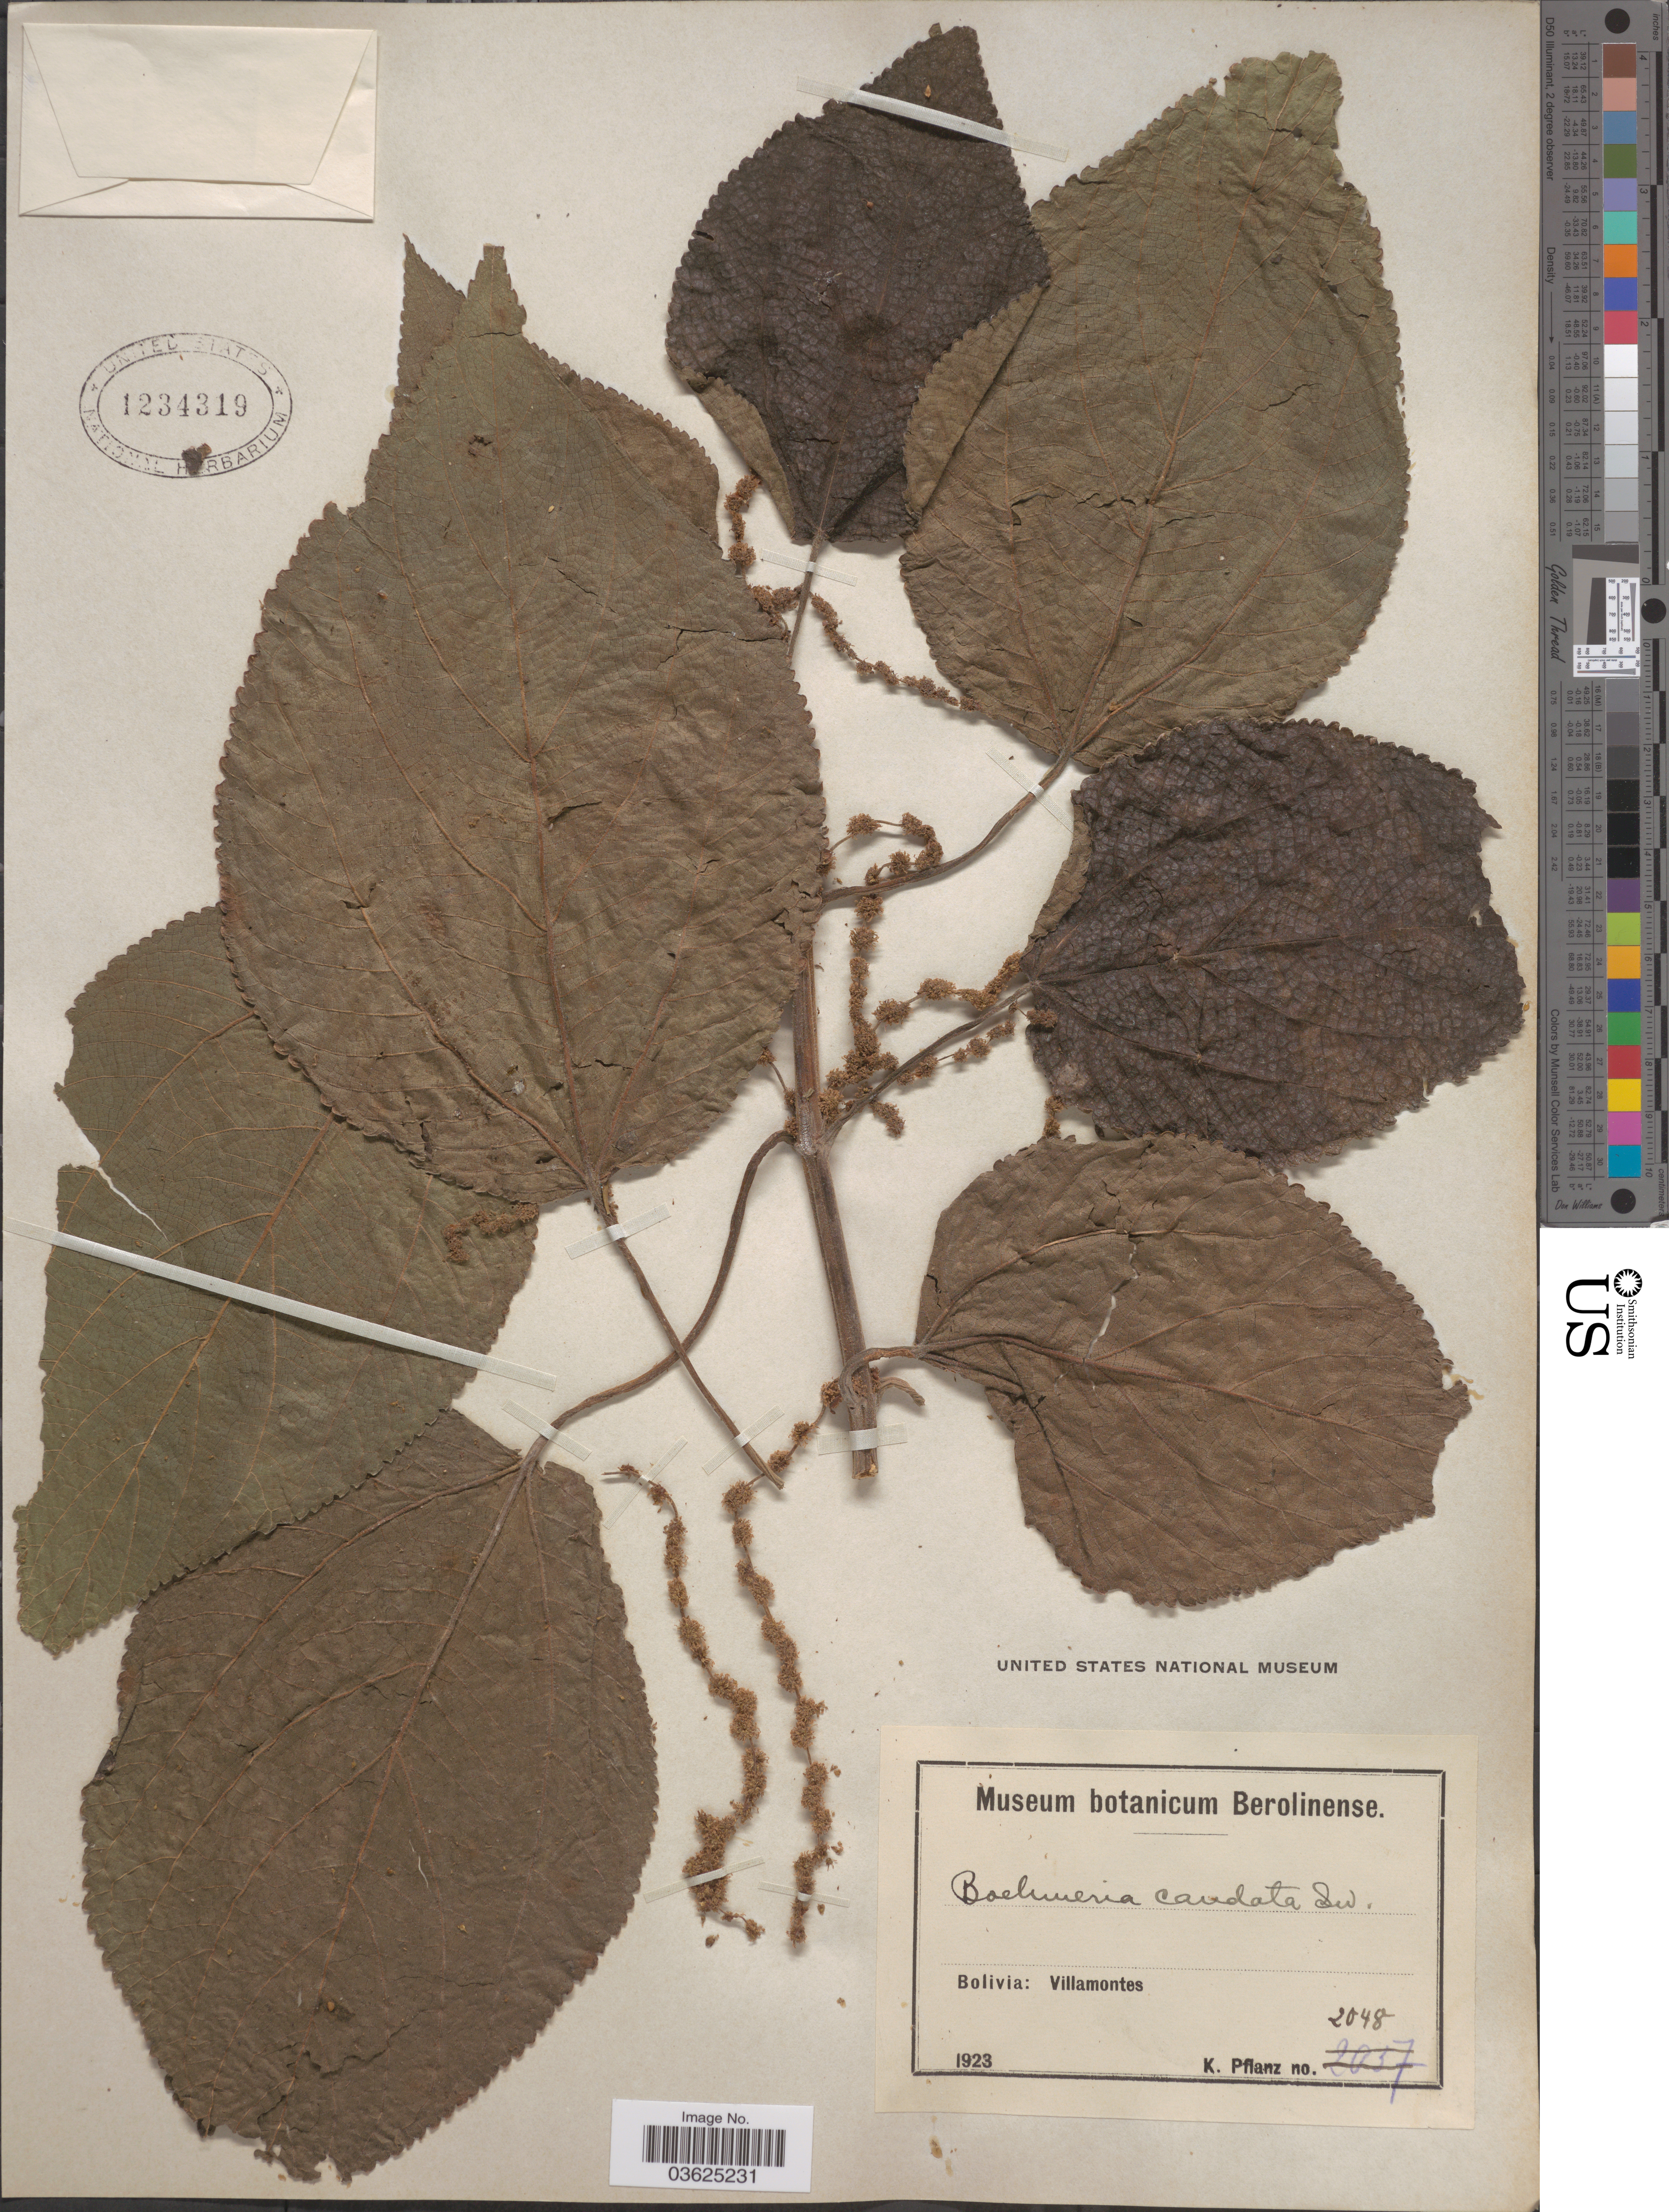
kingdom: Plantae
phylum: Tracheophyta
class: Magnoliopsida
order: Rosales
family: Urticaceae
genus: Boehmeria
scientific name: Boehmeria caudata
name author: Sw.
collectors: K. Pflanz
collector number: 2048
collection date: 1923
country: Bolivia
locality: Villamontes.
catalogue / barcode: US 1234319